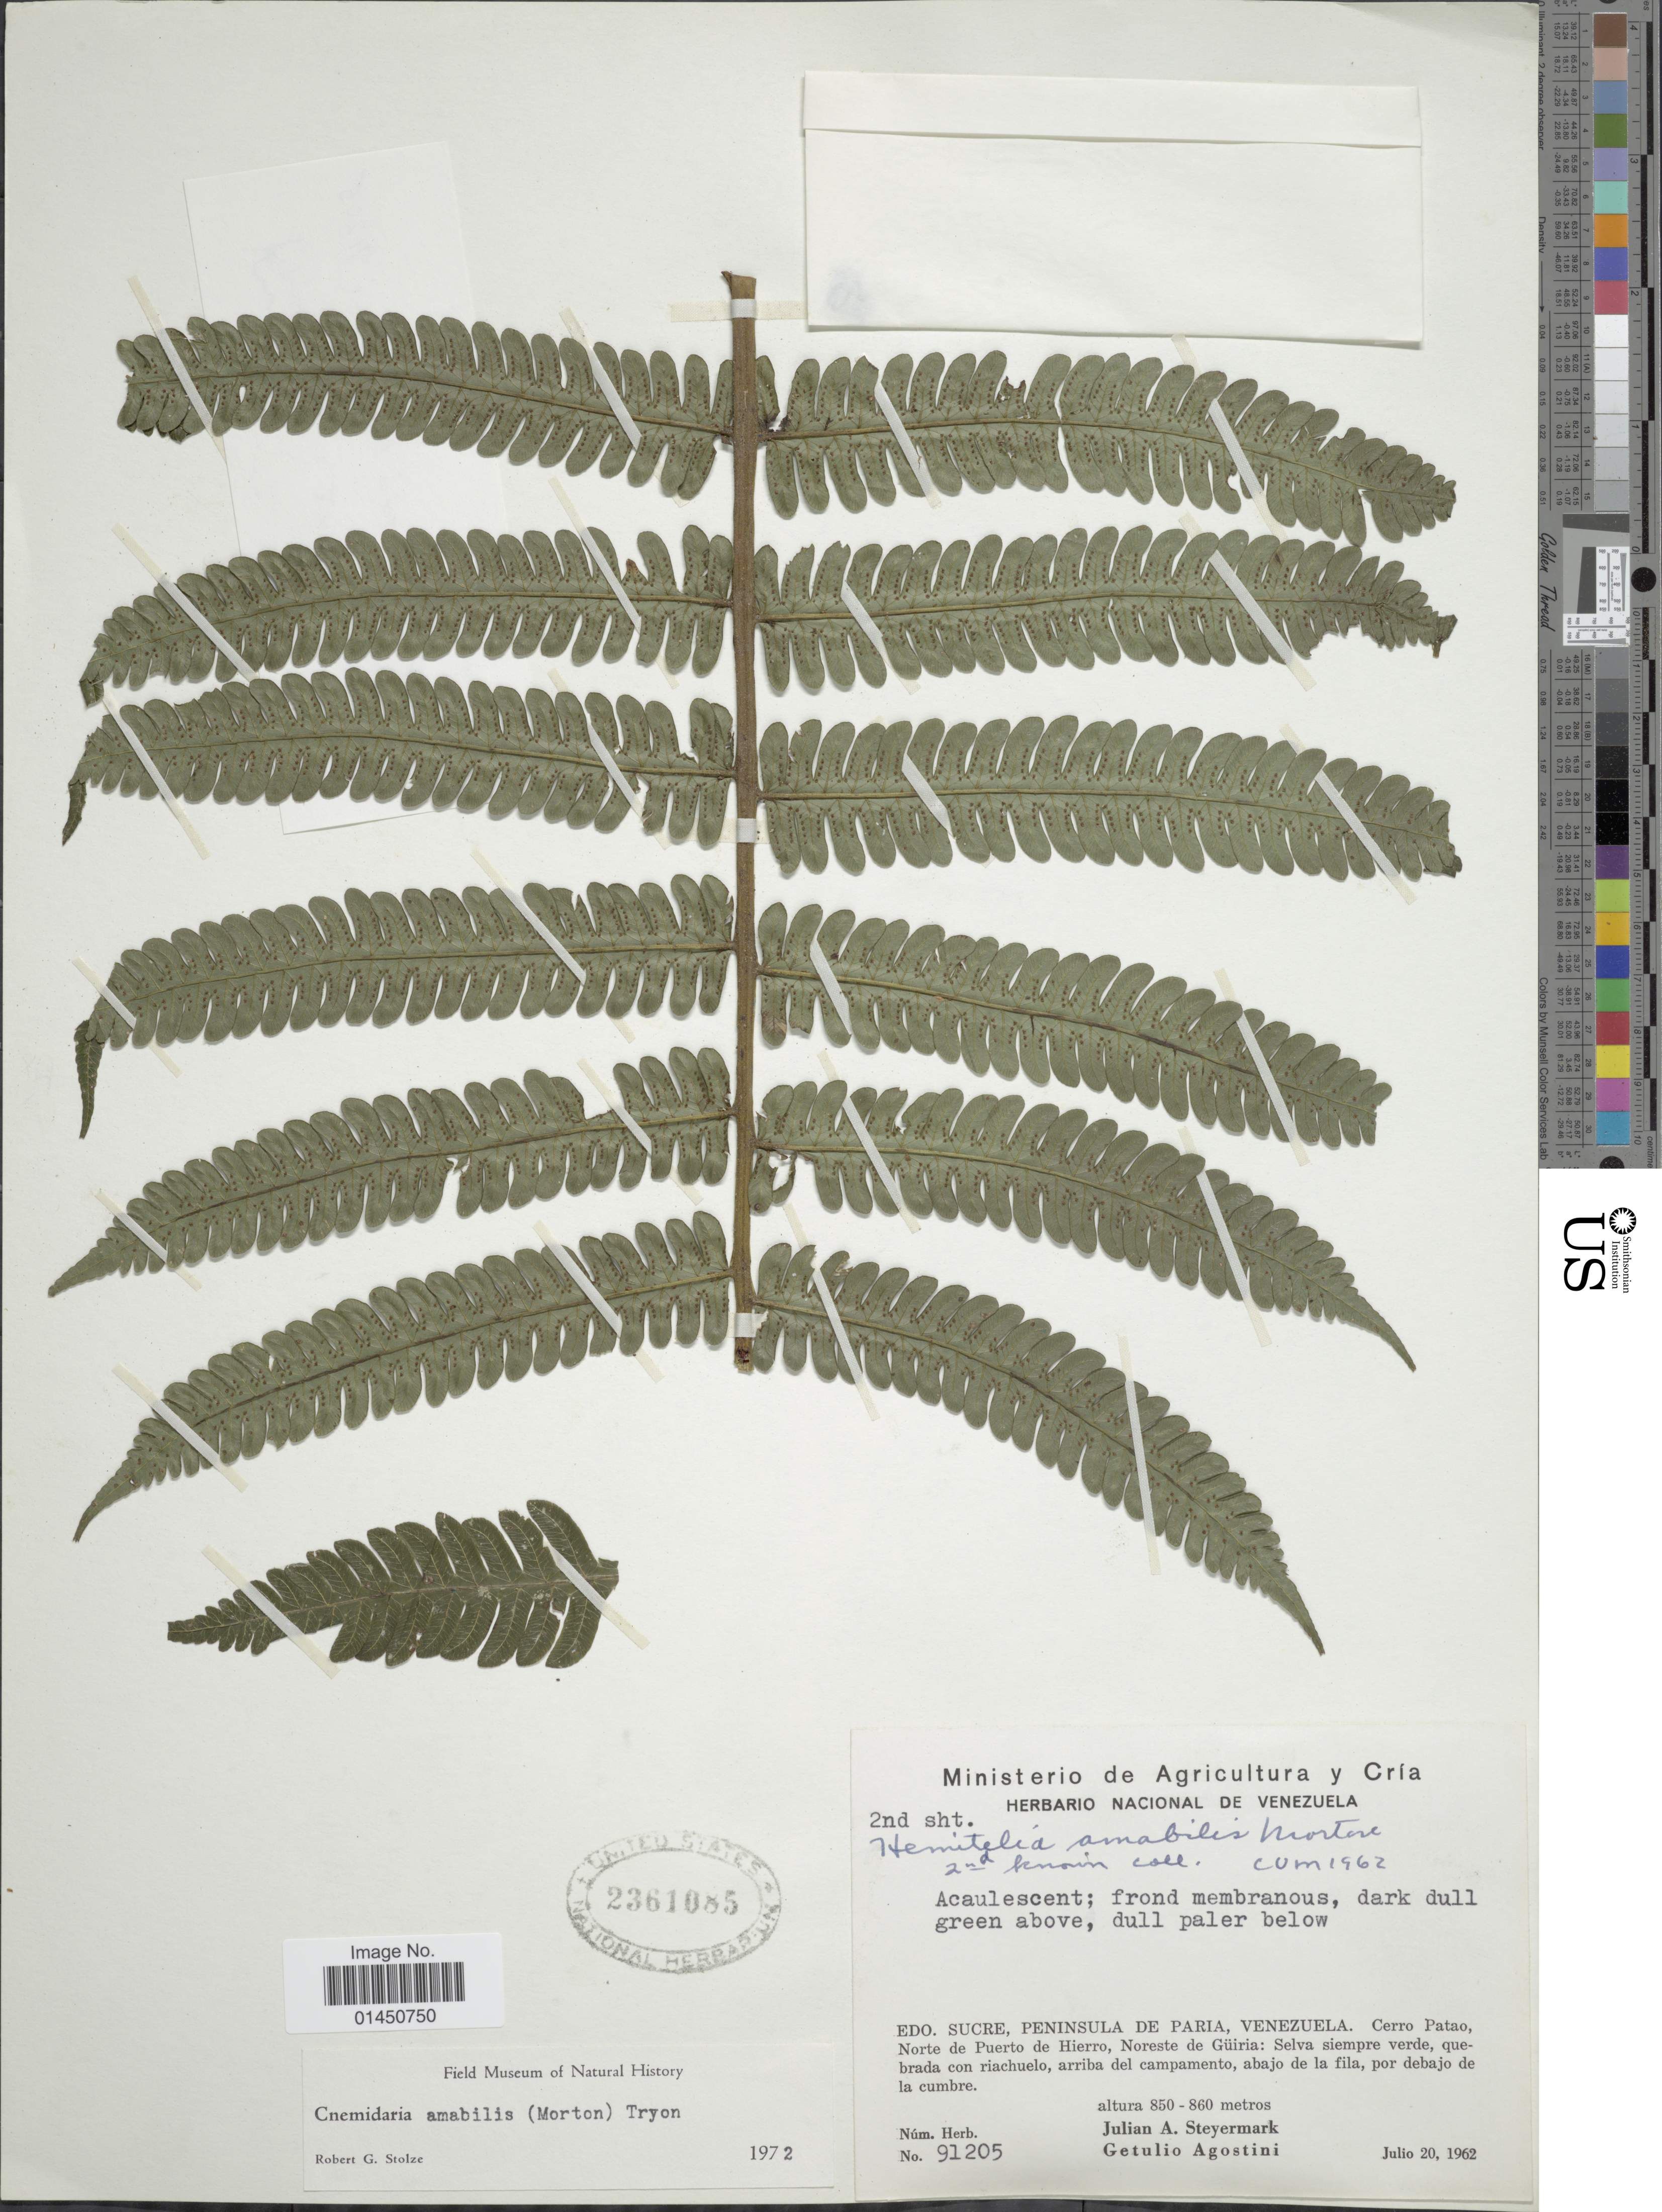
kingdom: Plantae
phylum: Tracheophyta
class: Polypodiopsida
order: Cyatheales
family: Cyatheaceae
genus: Cyathea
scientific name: Cyathea amabilis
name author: (C.V. Morton) Lehnert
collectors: J. Steyermark & G. Agostini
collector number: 91205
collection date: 1962-07-20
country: Colombia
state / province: Sucre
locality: Peninsula de Paria, Cerro Patao, Norte de Puerto de Hierro, Noreste de Guiria: Selva siempre verde, quebrada con riachuelo, arriba del campamento, abajo de la fila, por debajo de la cumbre.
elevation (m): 850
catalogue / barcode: US 2361085